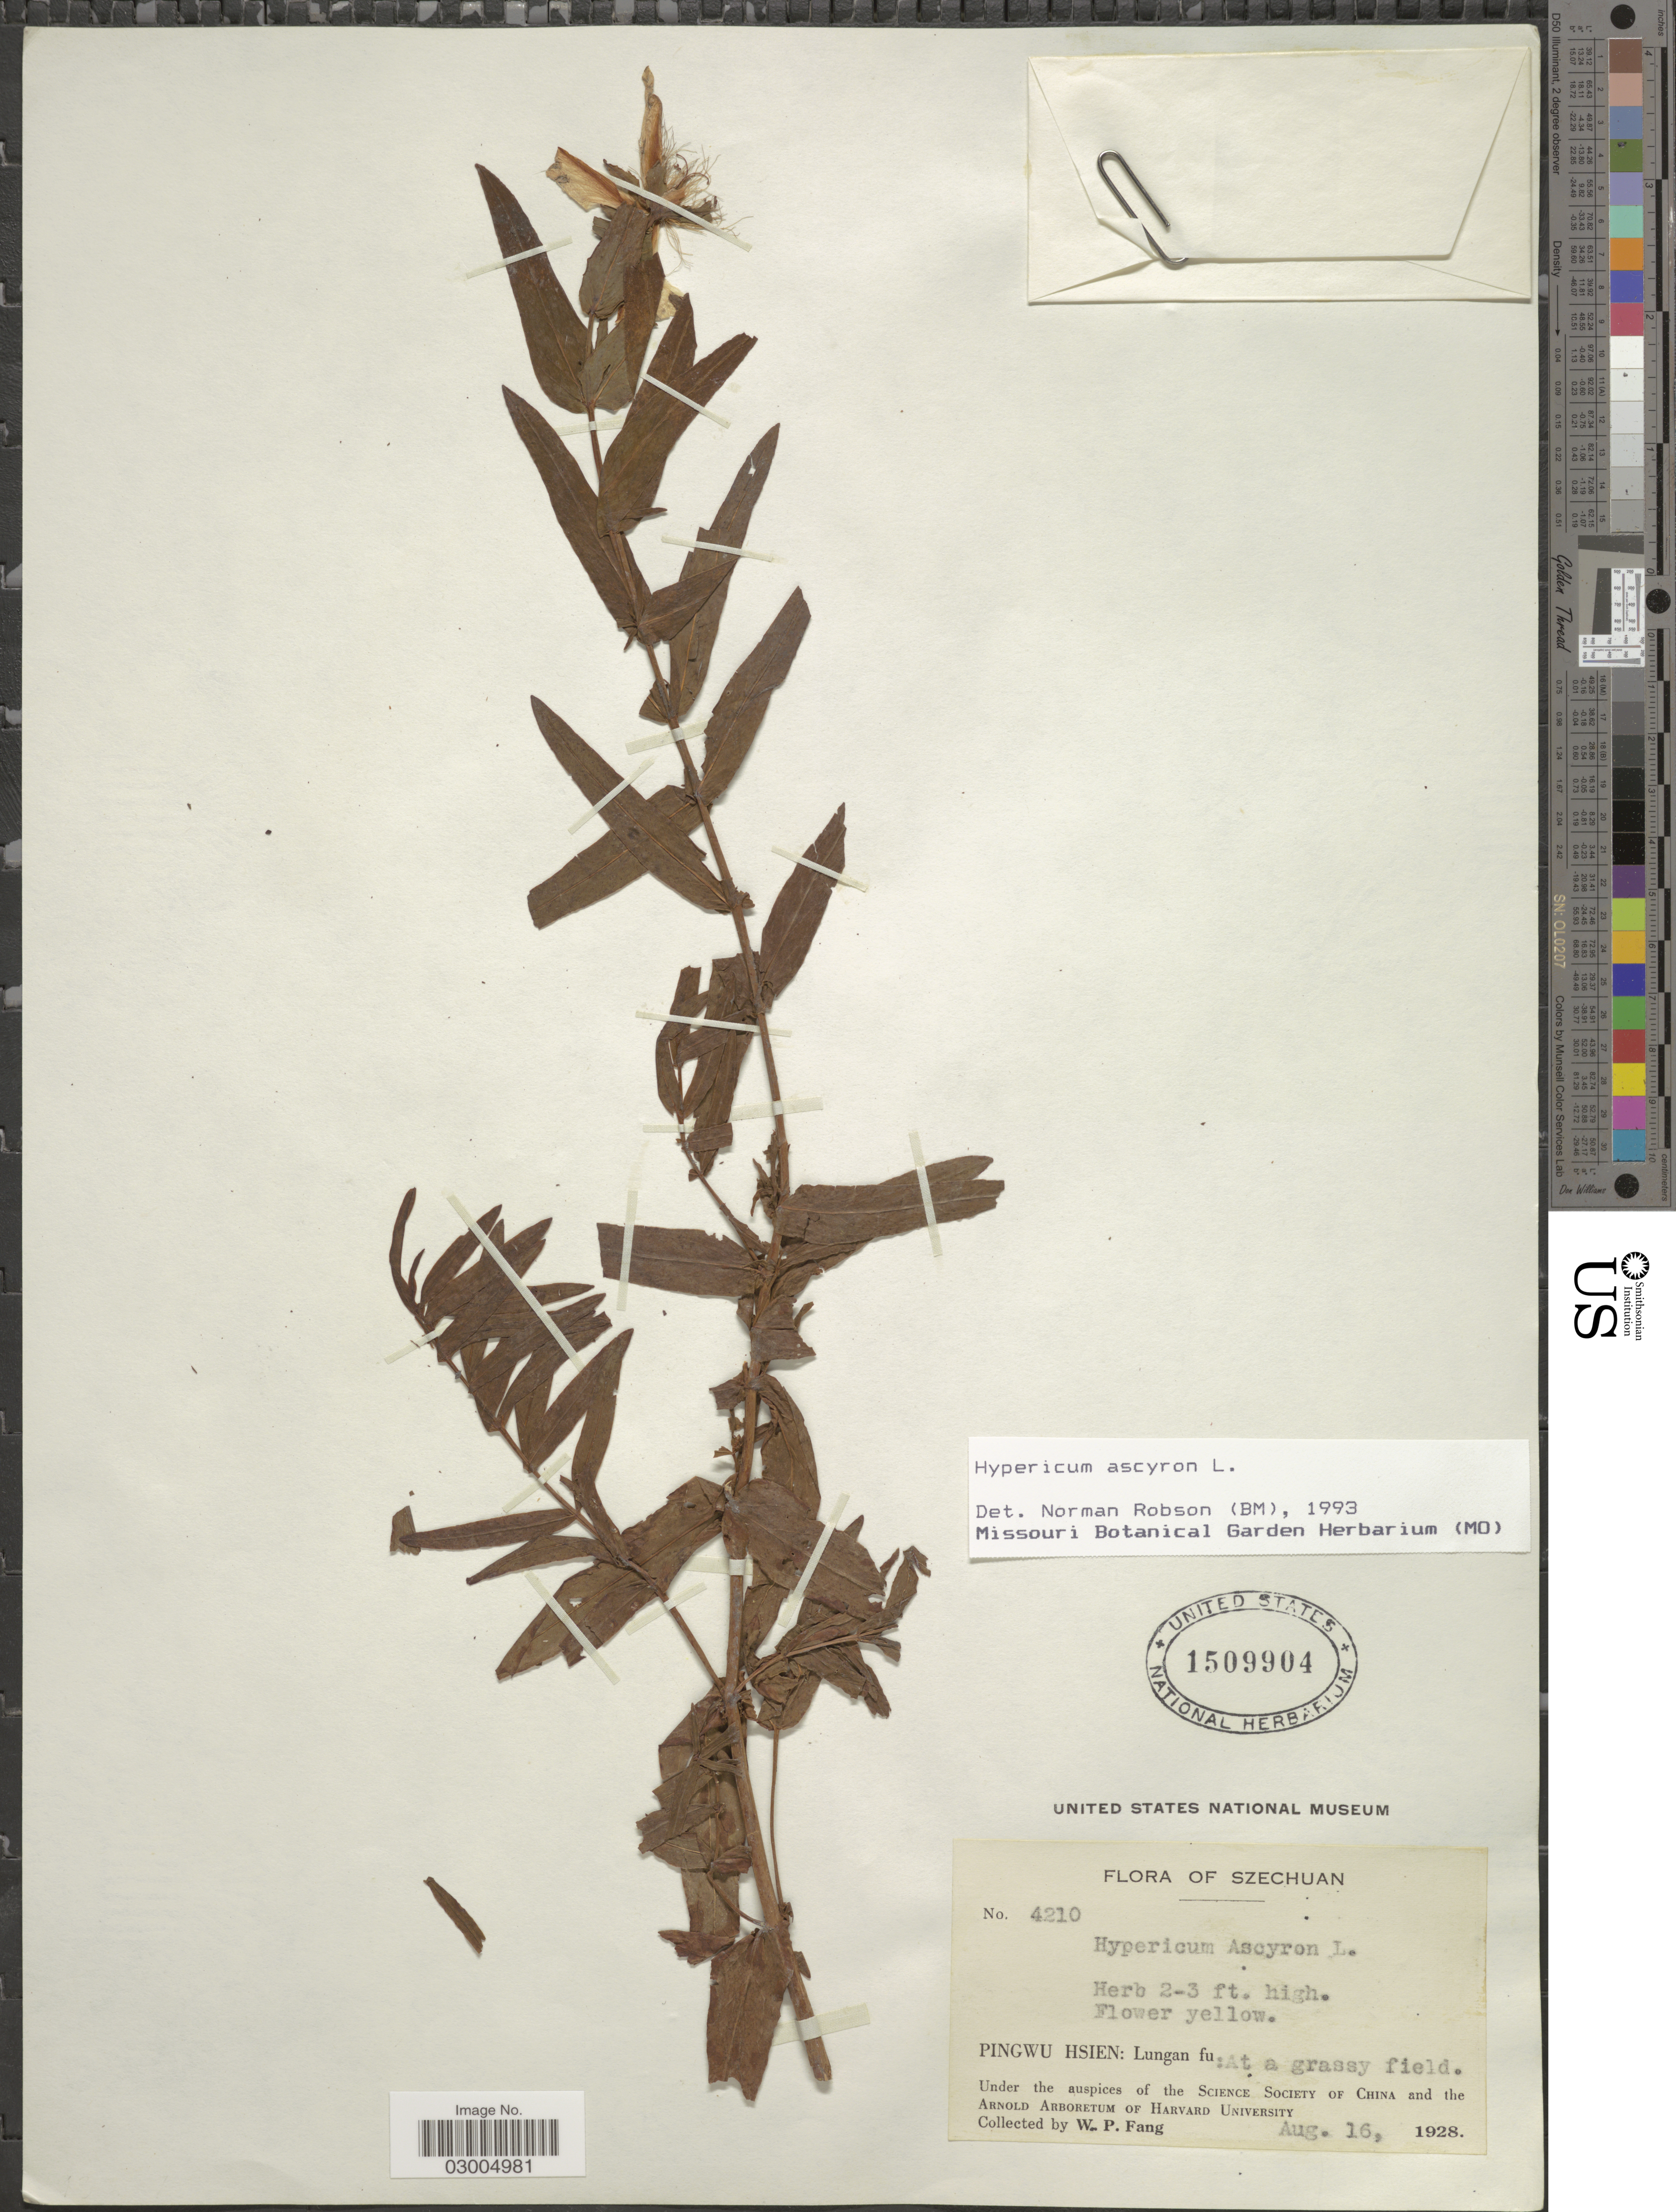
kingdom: Plantae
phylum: Tracheophyta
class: Magnoliopsida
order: Malpighiales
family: Hypericaceae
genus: Hypericum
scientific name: Hypericum ascyron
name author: L.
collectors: W. P. Fang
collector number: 4210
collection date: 1928-08-16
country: China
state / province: Sichuan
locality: Szechuan. Pingwu Hsien: Lungan fu: At a grassy field.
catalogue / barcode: US 1509904